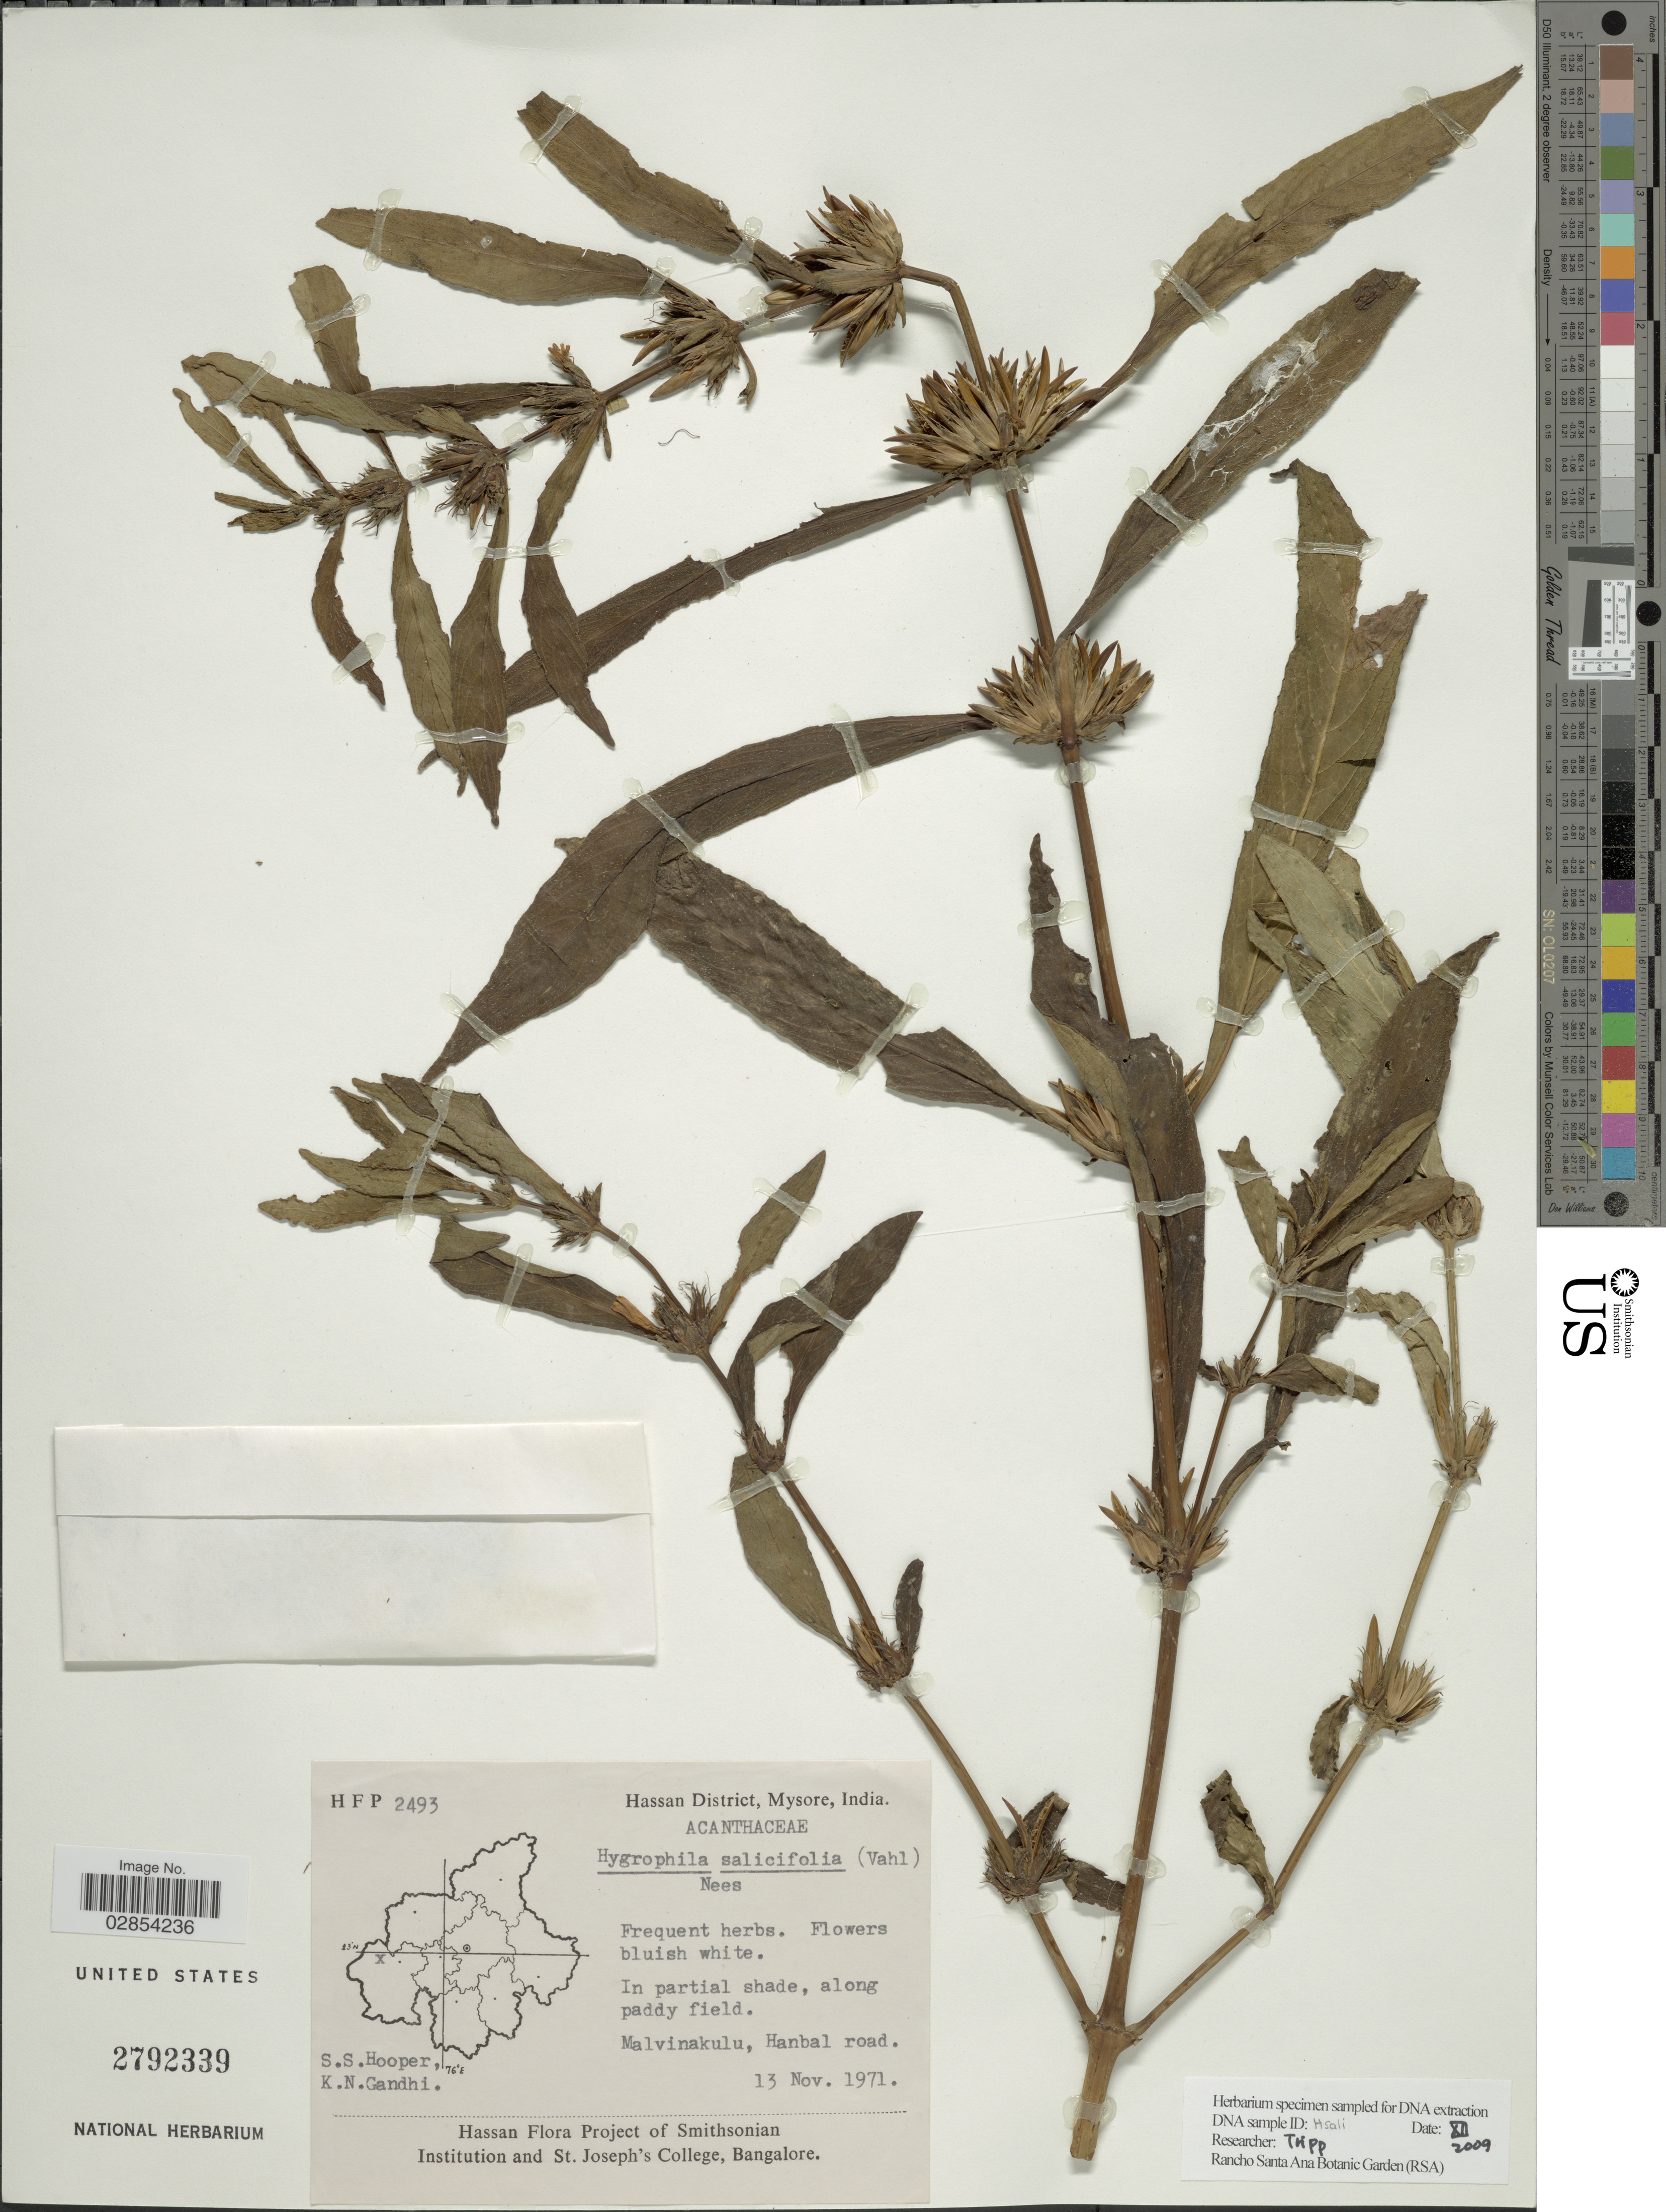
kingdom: Plantae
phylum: Tracheophyta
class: Magnoliopsida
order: Lamiales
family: Acanthaceae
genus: Hygrophila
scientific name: Hygrophila salicifolia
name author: (Vahl) Nees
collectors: S. S. Hooper & K. N. Gandhi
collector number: HFP2493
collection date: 1971-11-13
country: India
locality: Hassan District, Mysore. Malvinakulu, Hanbal road.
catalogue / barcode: US 2792339